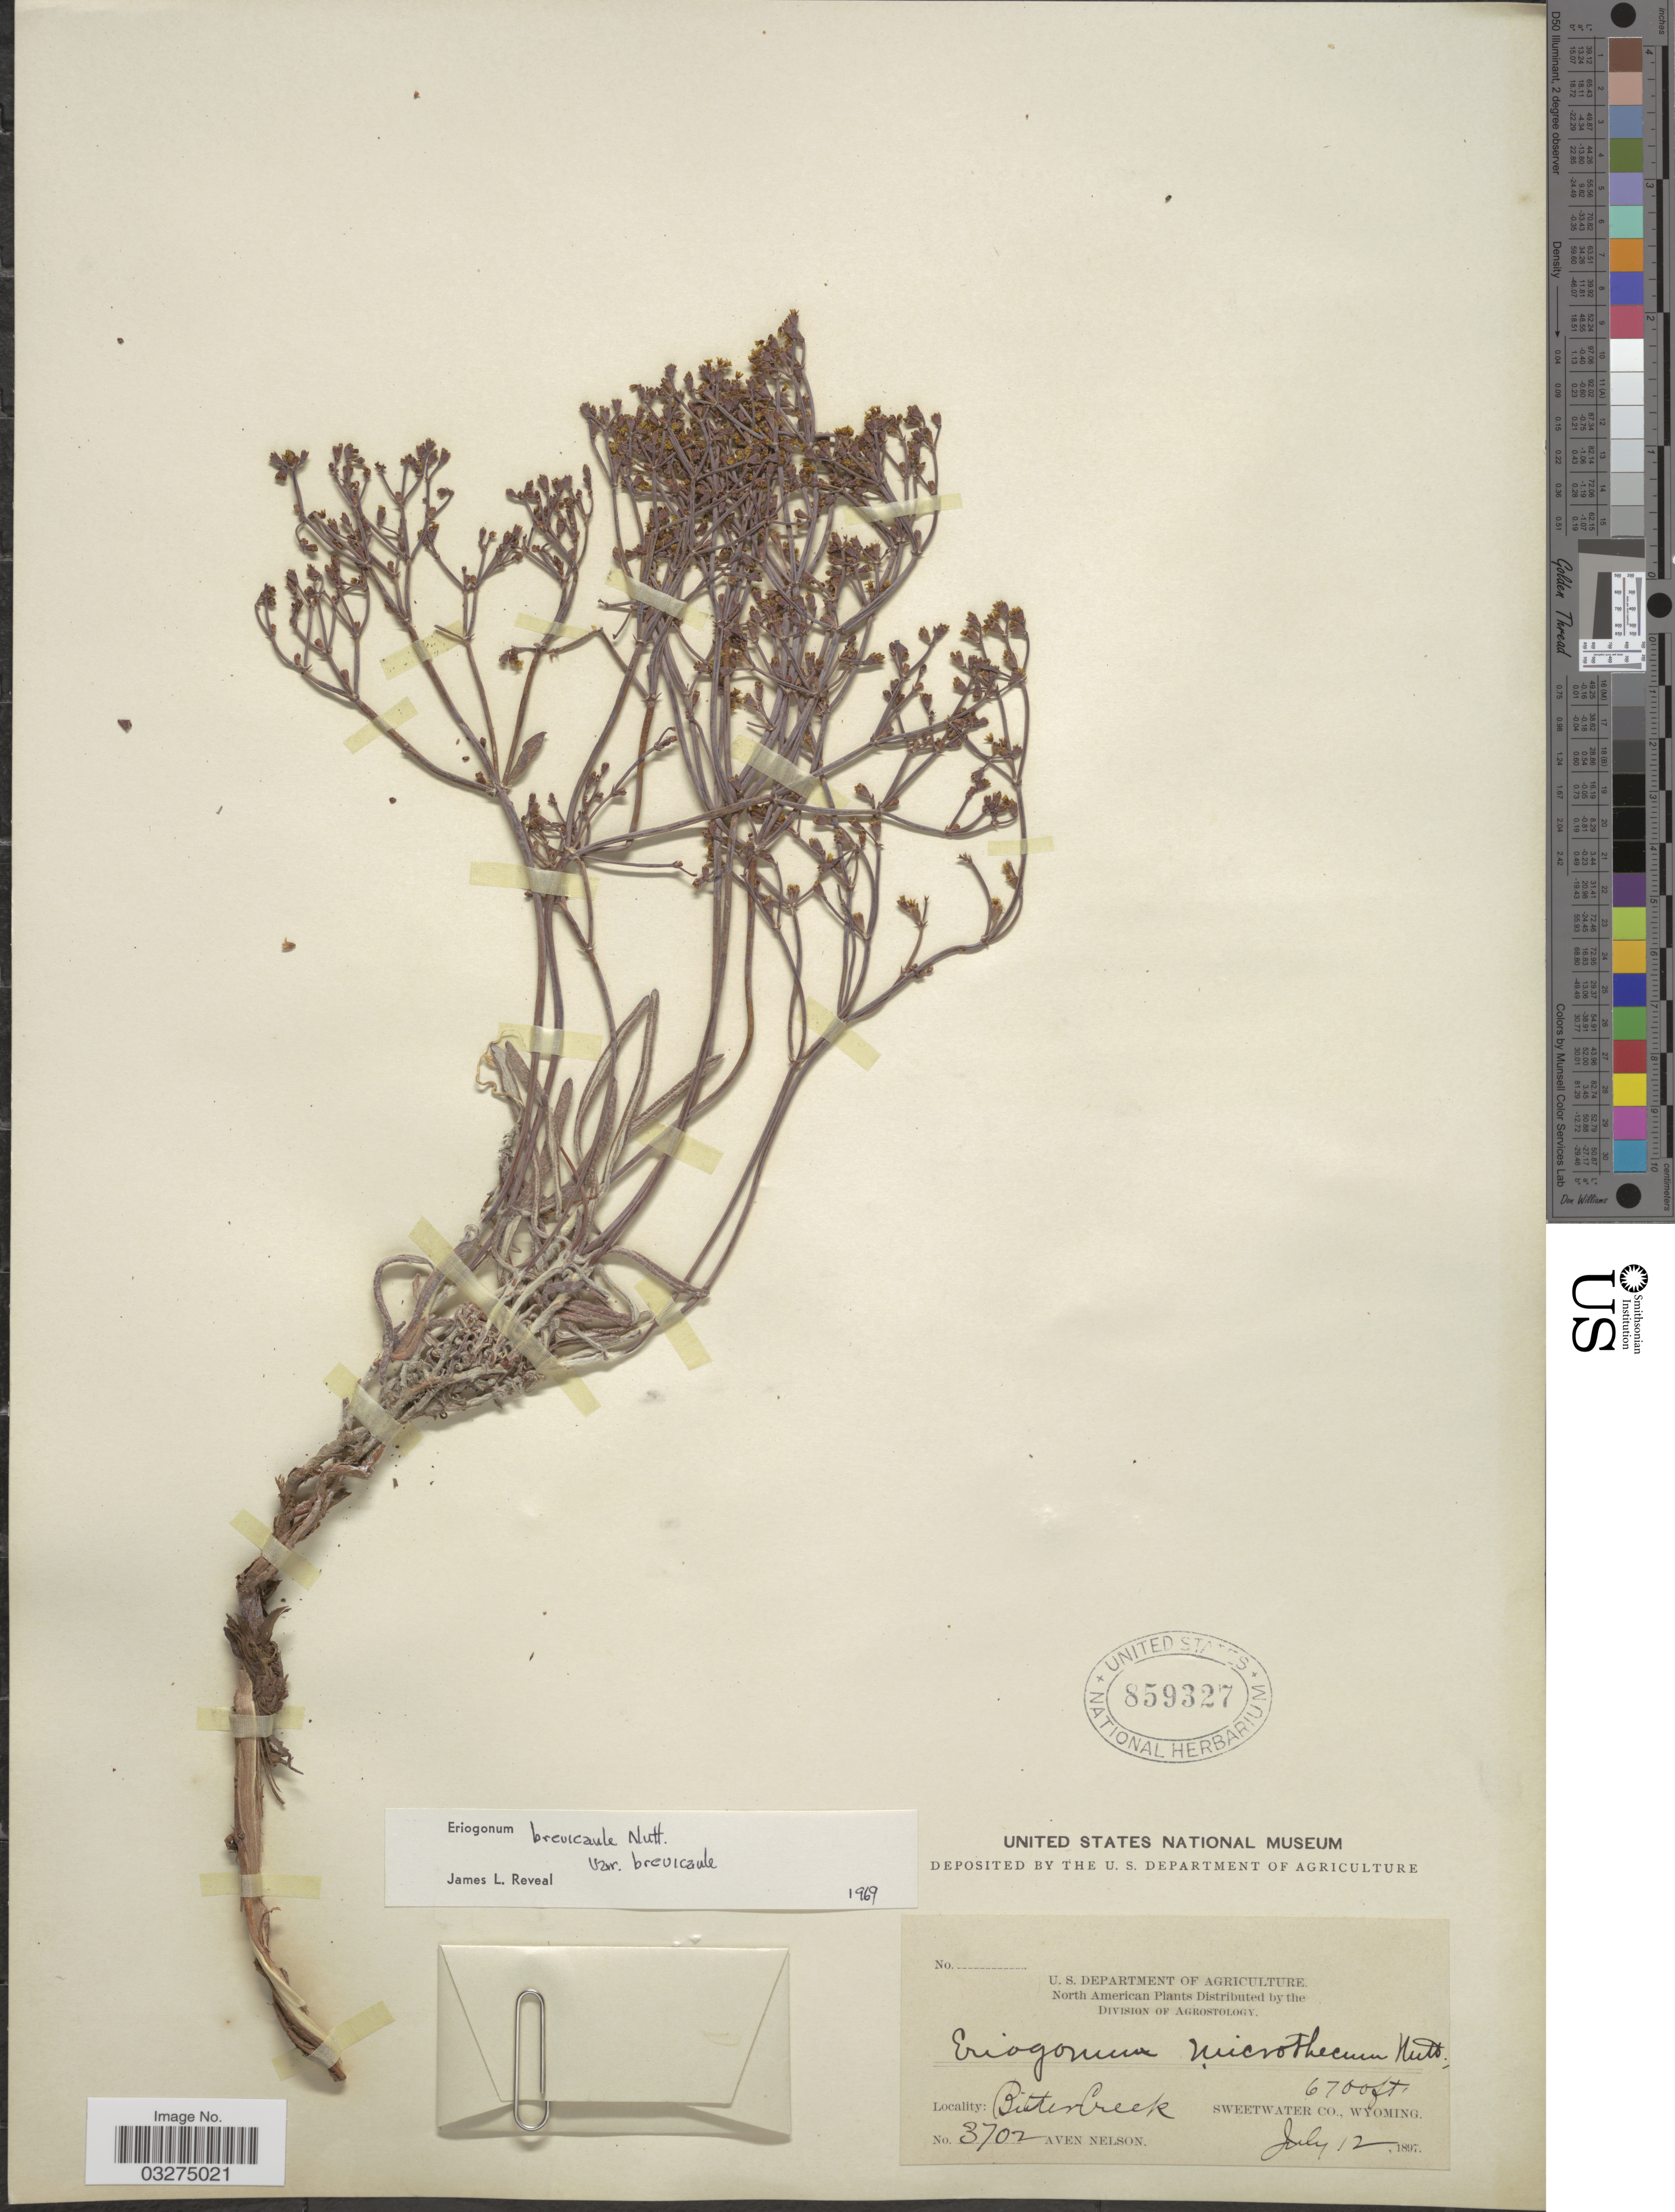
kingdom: Plantae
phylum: Tracheophyta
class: Magnoliopsida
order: Caryophyllales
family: Polygonaceae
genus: Eriogonum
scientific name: Eriogonum brevicaule var. brevicaule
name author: Nutt.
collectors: A. Nelson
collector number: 3702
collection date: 1897-07-12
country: United States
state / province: Wyoming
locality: Bitter Creek. Sweetwater Co.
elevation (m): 2042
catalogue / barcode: US 859327